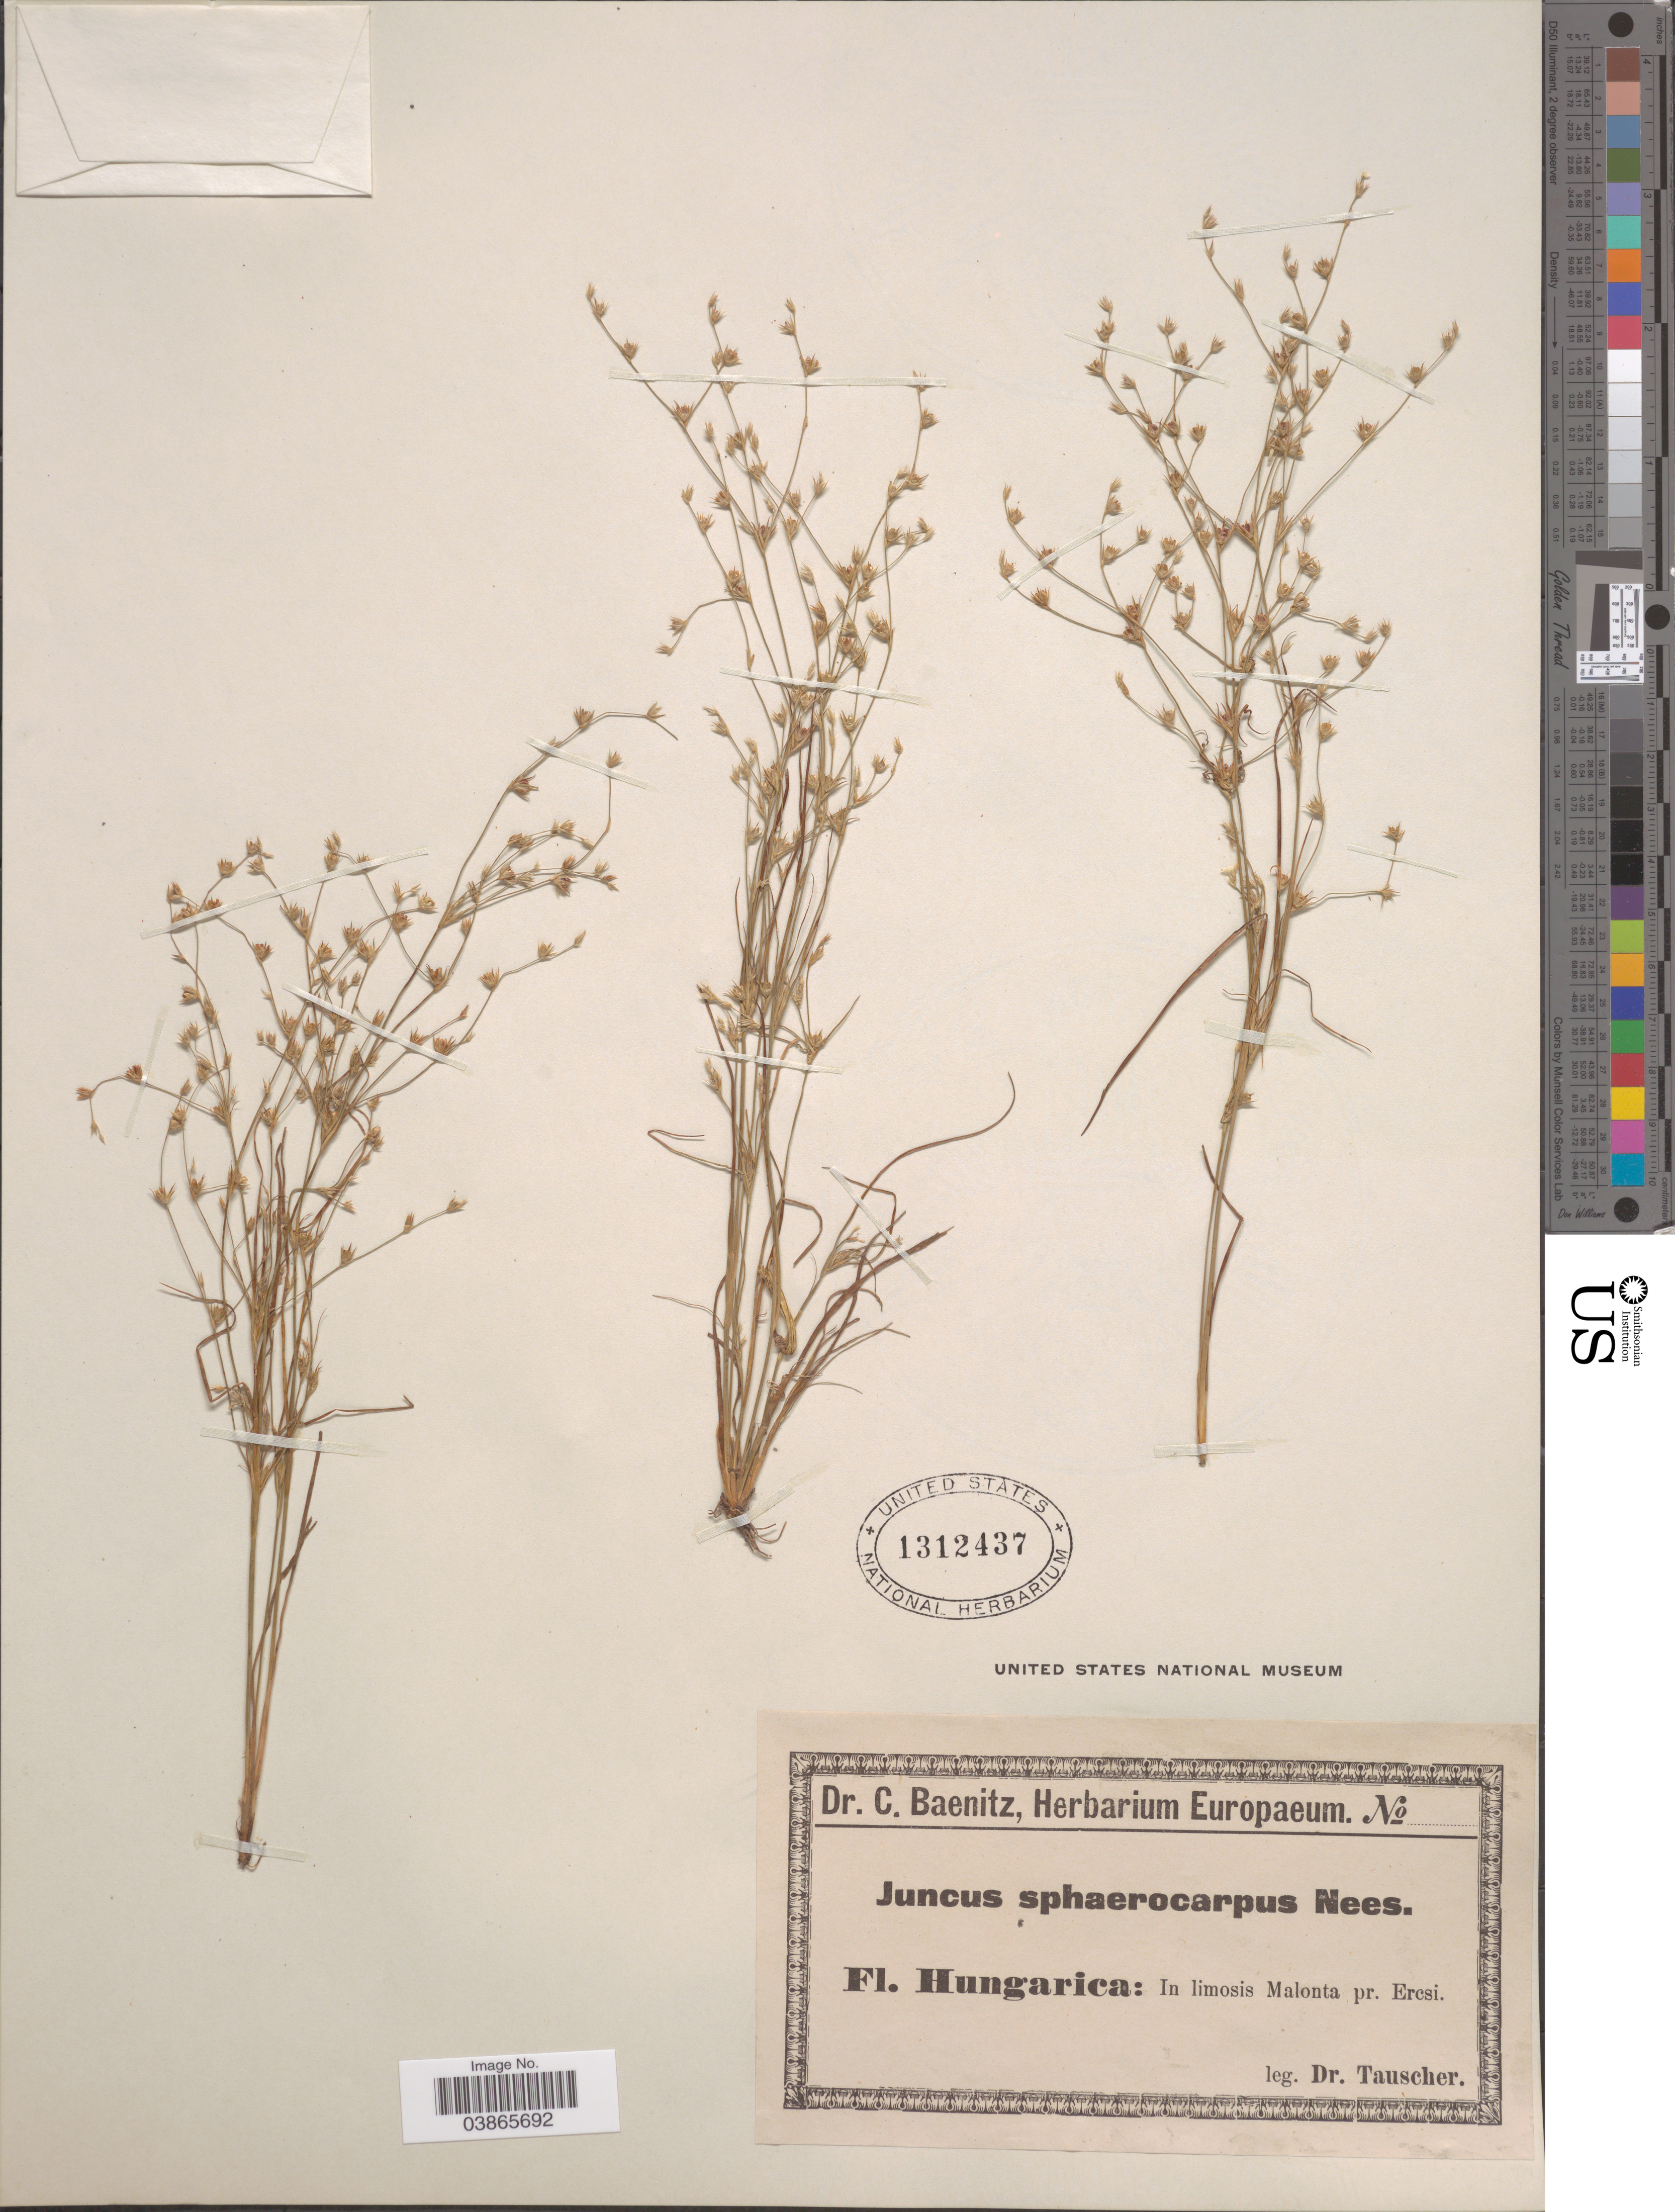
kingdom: Plantae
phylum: Tracheophyta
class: Liliopsida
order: Poales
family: Juncaceae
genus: Juncus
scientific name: Juncus sphaerocarpus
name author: Nees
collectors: Tauscher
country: Hungary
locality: Hungarica: In limosis Malonta pr. Eresi.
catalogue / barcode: US 1312437